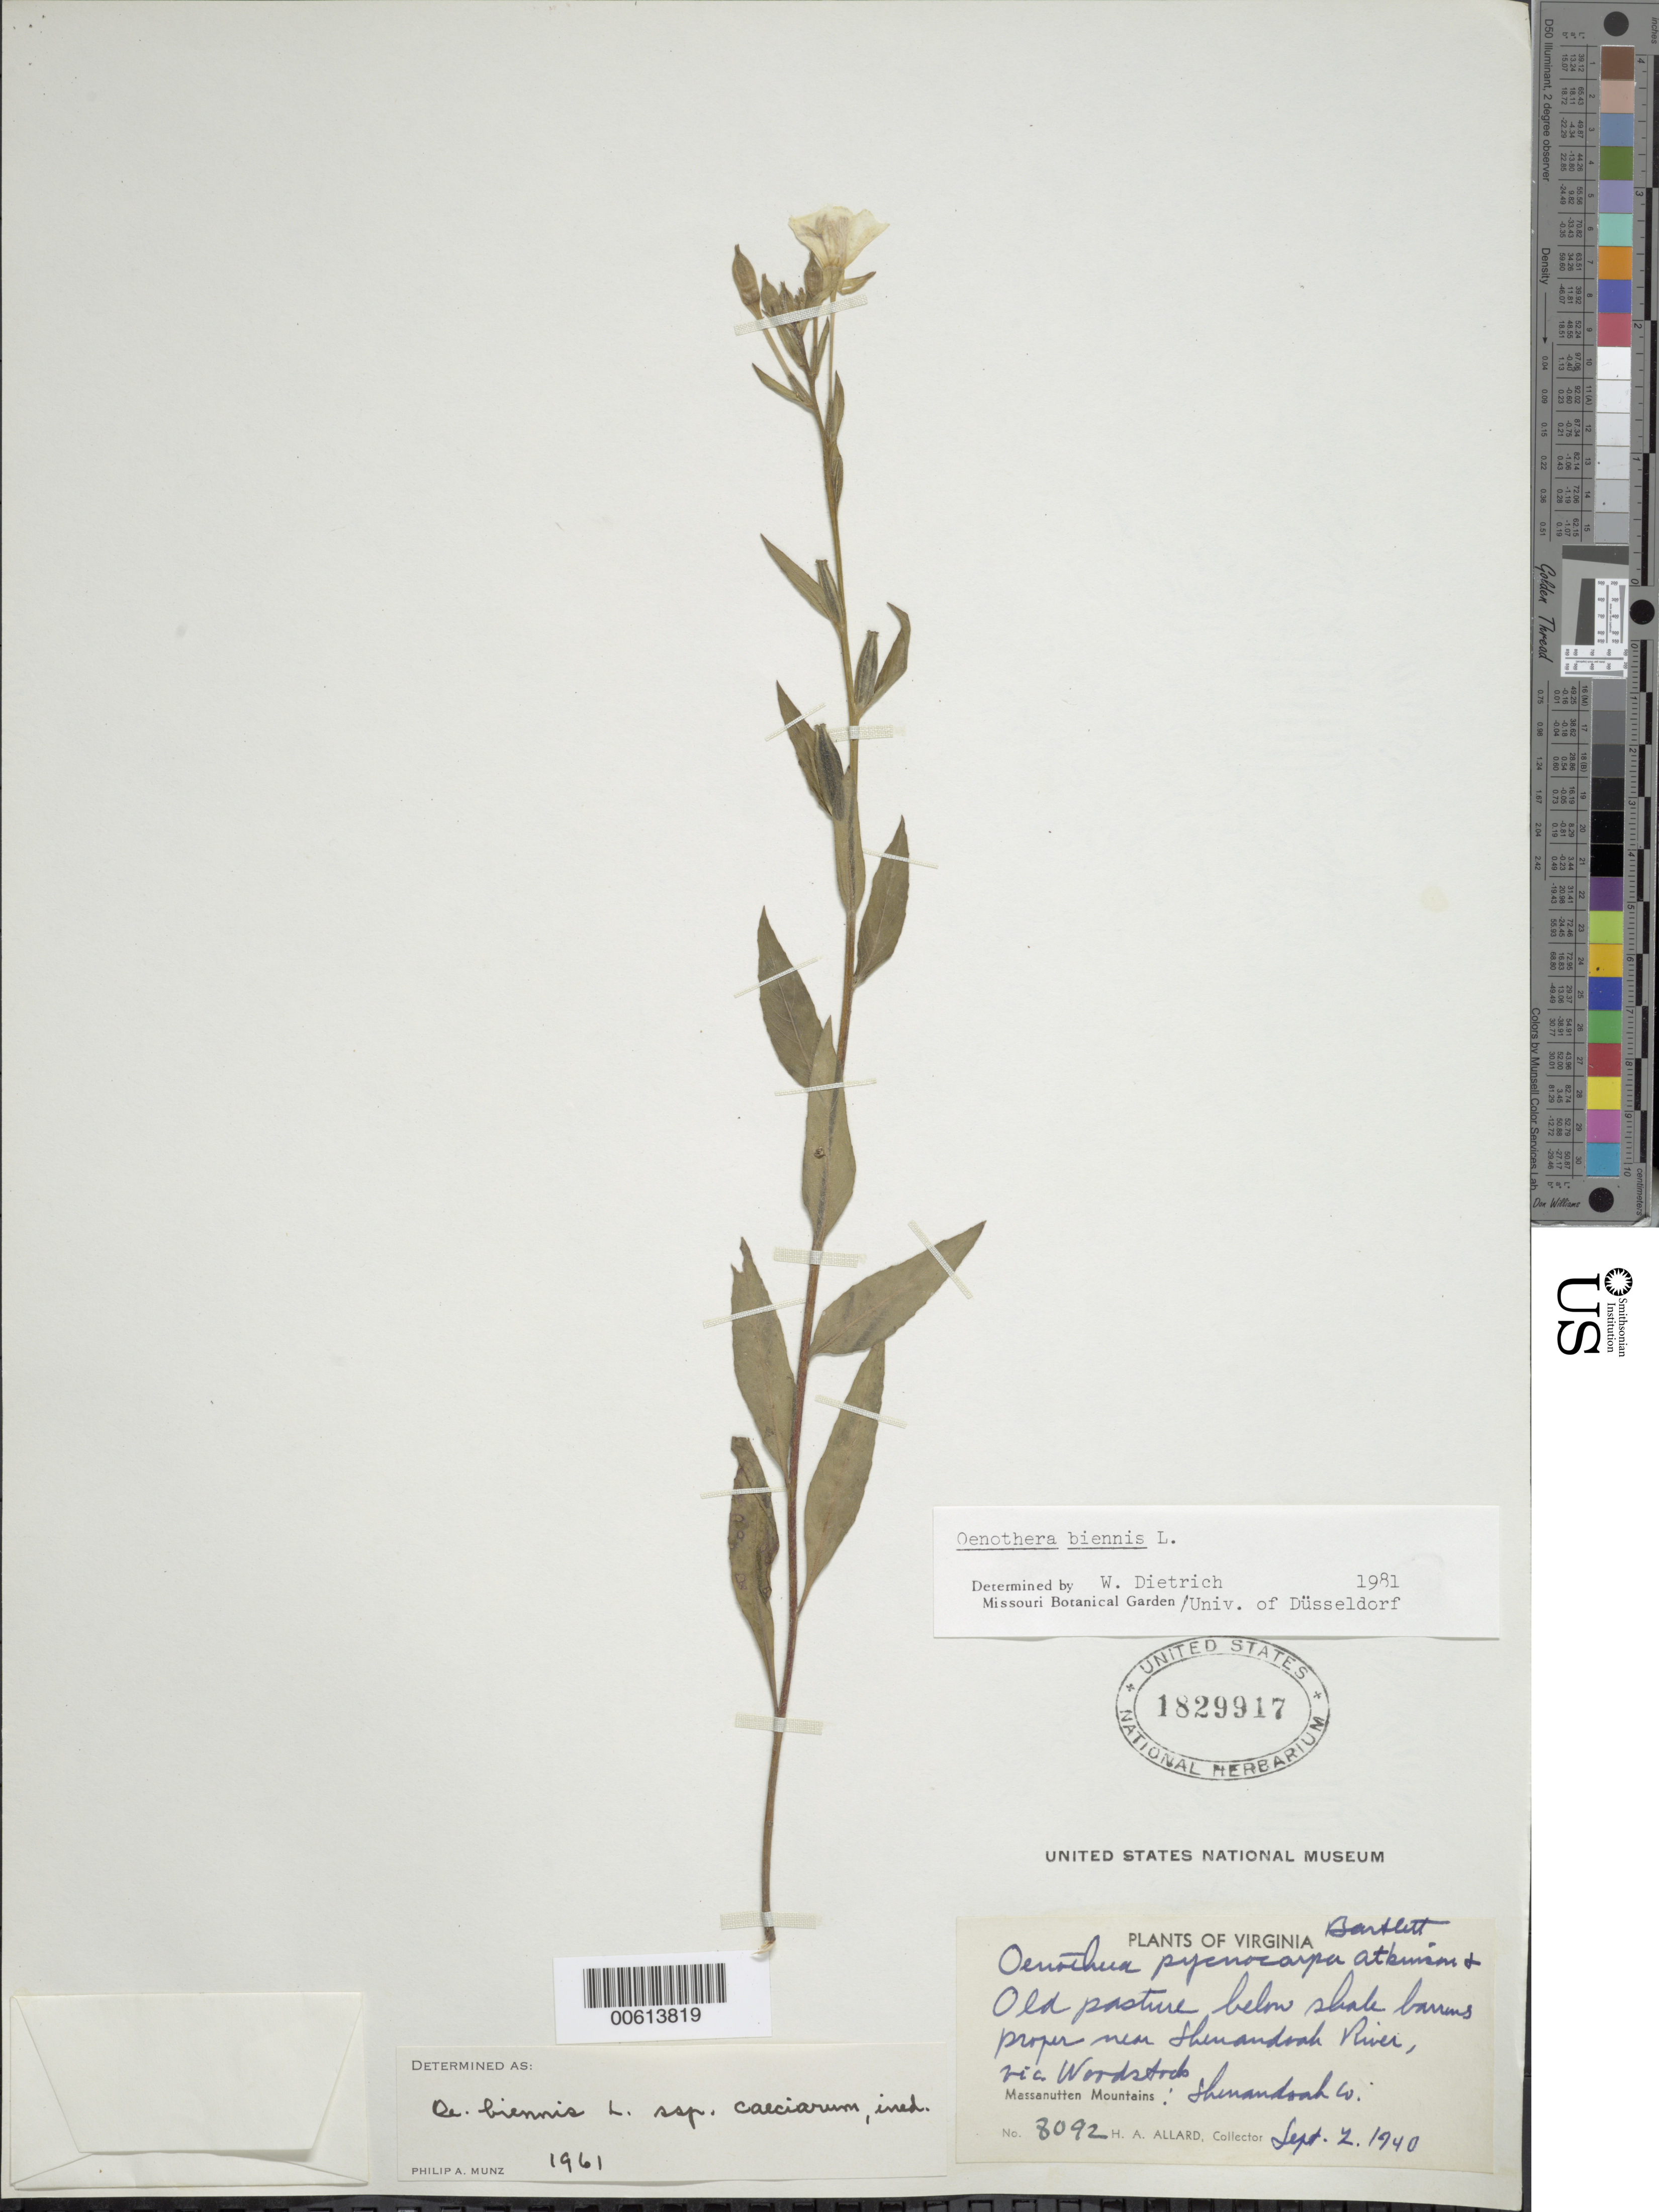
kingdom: Plantae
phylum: Tracheophyta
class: Magnoliopsida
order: Myrtales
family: Onagraceae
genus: Oenothera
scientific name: Oenothera biennis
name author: L.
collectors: H. A. Allard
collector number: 8092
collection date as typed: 02 Sep 1940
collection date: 1940-09-02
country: United States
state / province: Virginia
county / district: Shenandoah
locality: Massanutten Mts., near Shenandoah River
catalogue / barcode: US 1829917